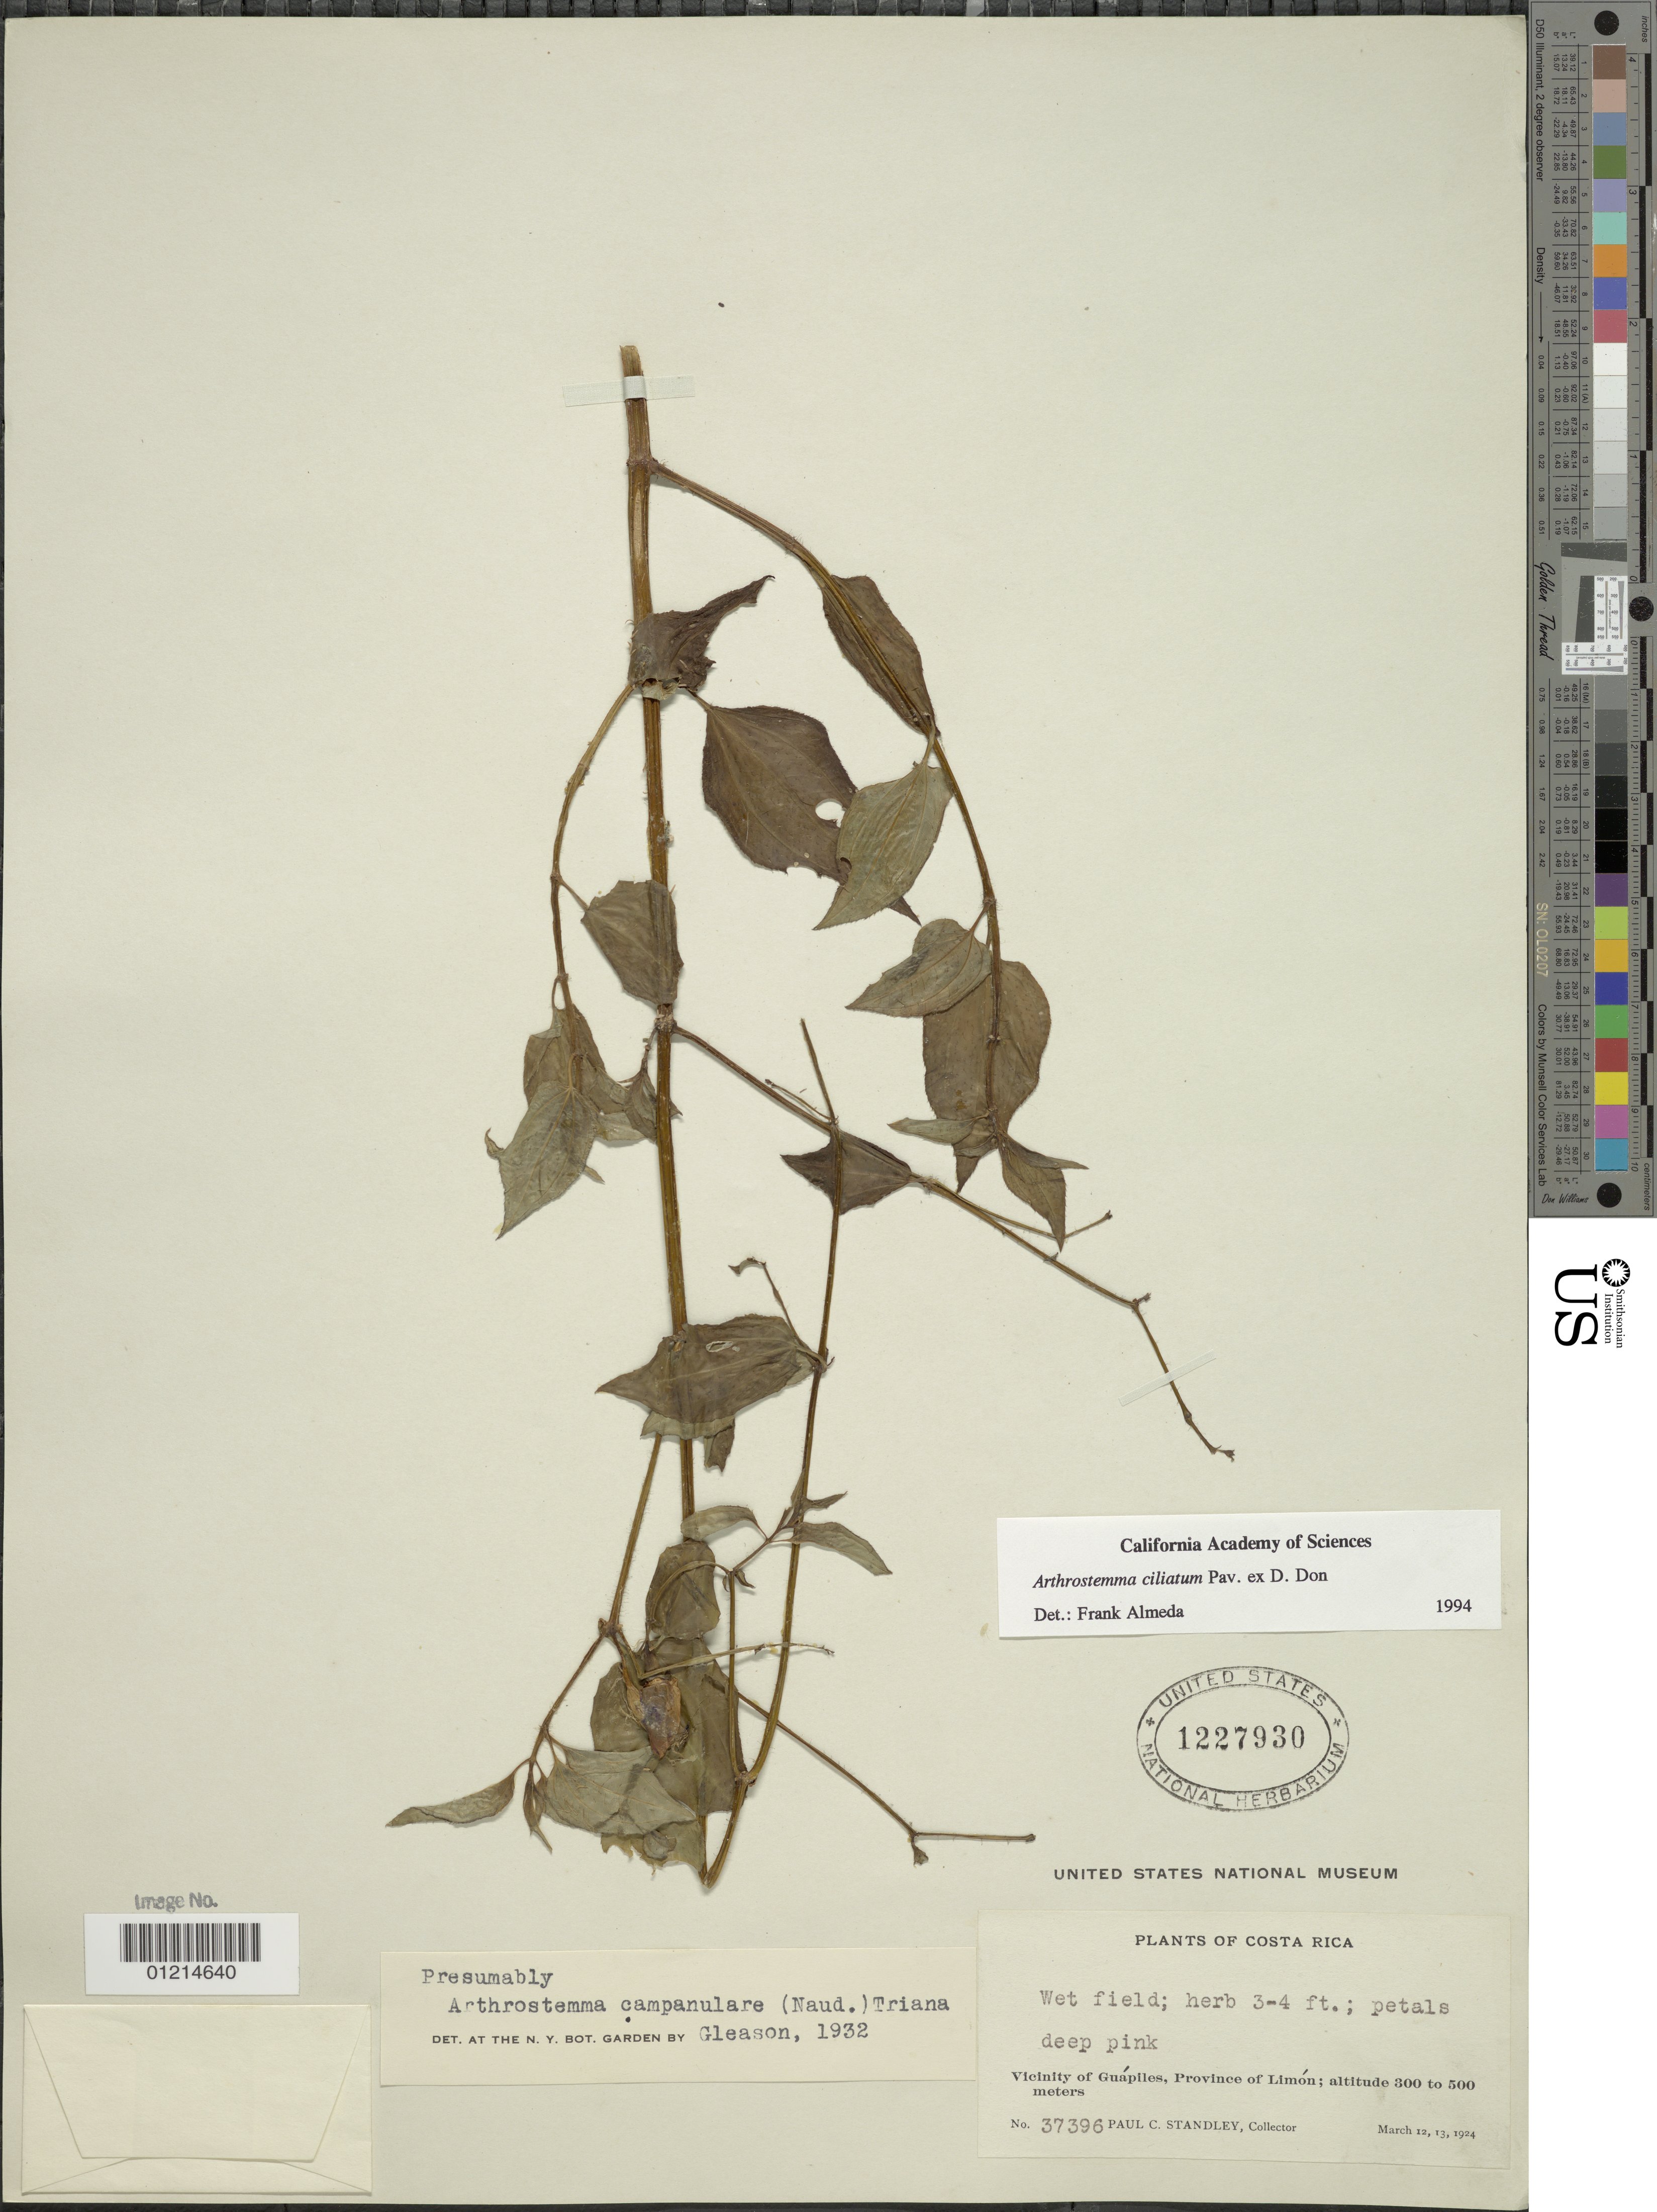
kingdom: Plantae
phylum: Tracheophyta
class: Magnoliopsida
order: Myrtales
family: Melastomataceae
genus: Arthrostemma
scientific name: Arthrostemma ciliatum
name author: Pav. ex D. Don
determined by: Almeda, F.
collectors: P. C. Standley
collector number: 37396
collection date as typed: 12 Mar 1924 and 13 Mar 1924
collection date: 1924-03-12,1924-03-13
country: Costa Rica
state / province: Limón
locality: Vicinity of Guapiles.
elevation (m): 300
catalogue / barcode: US 1227930